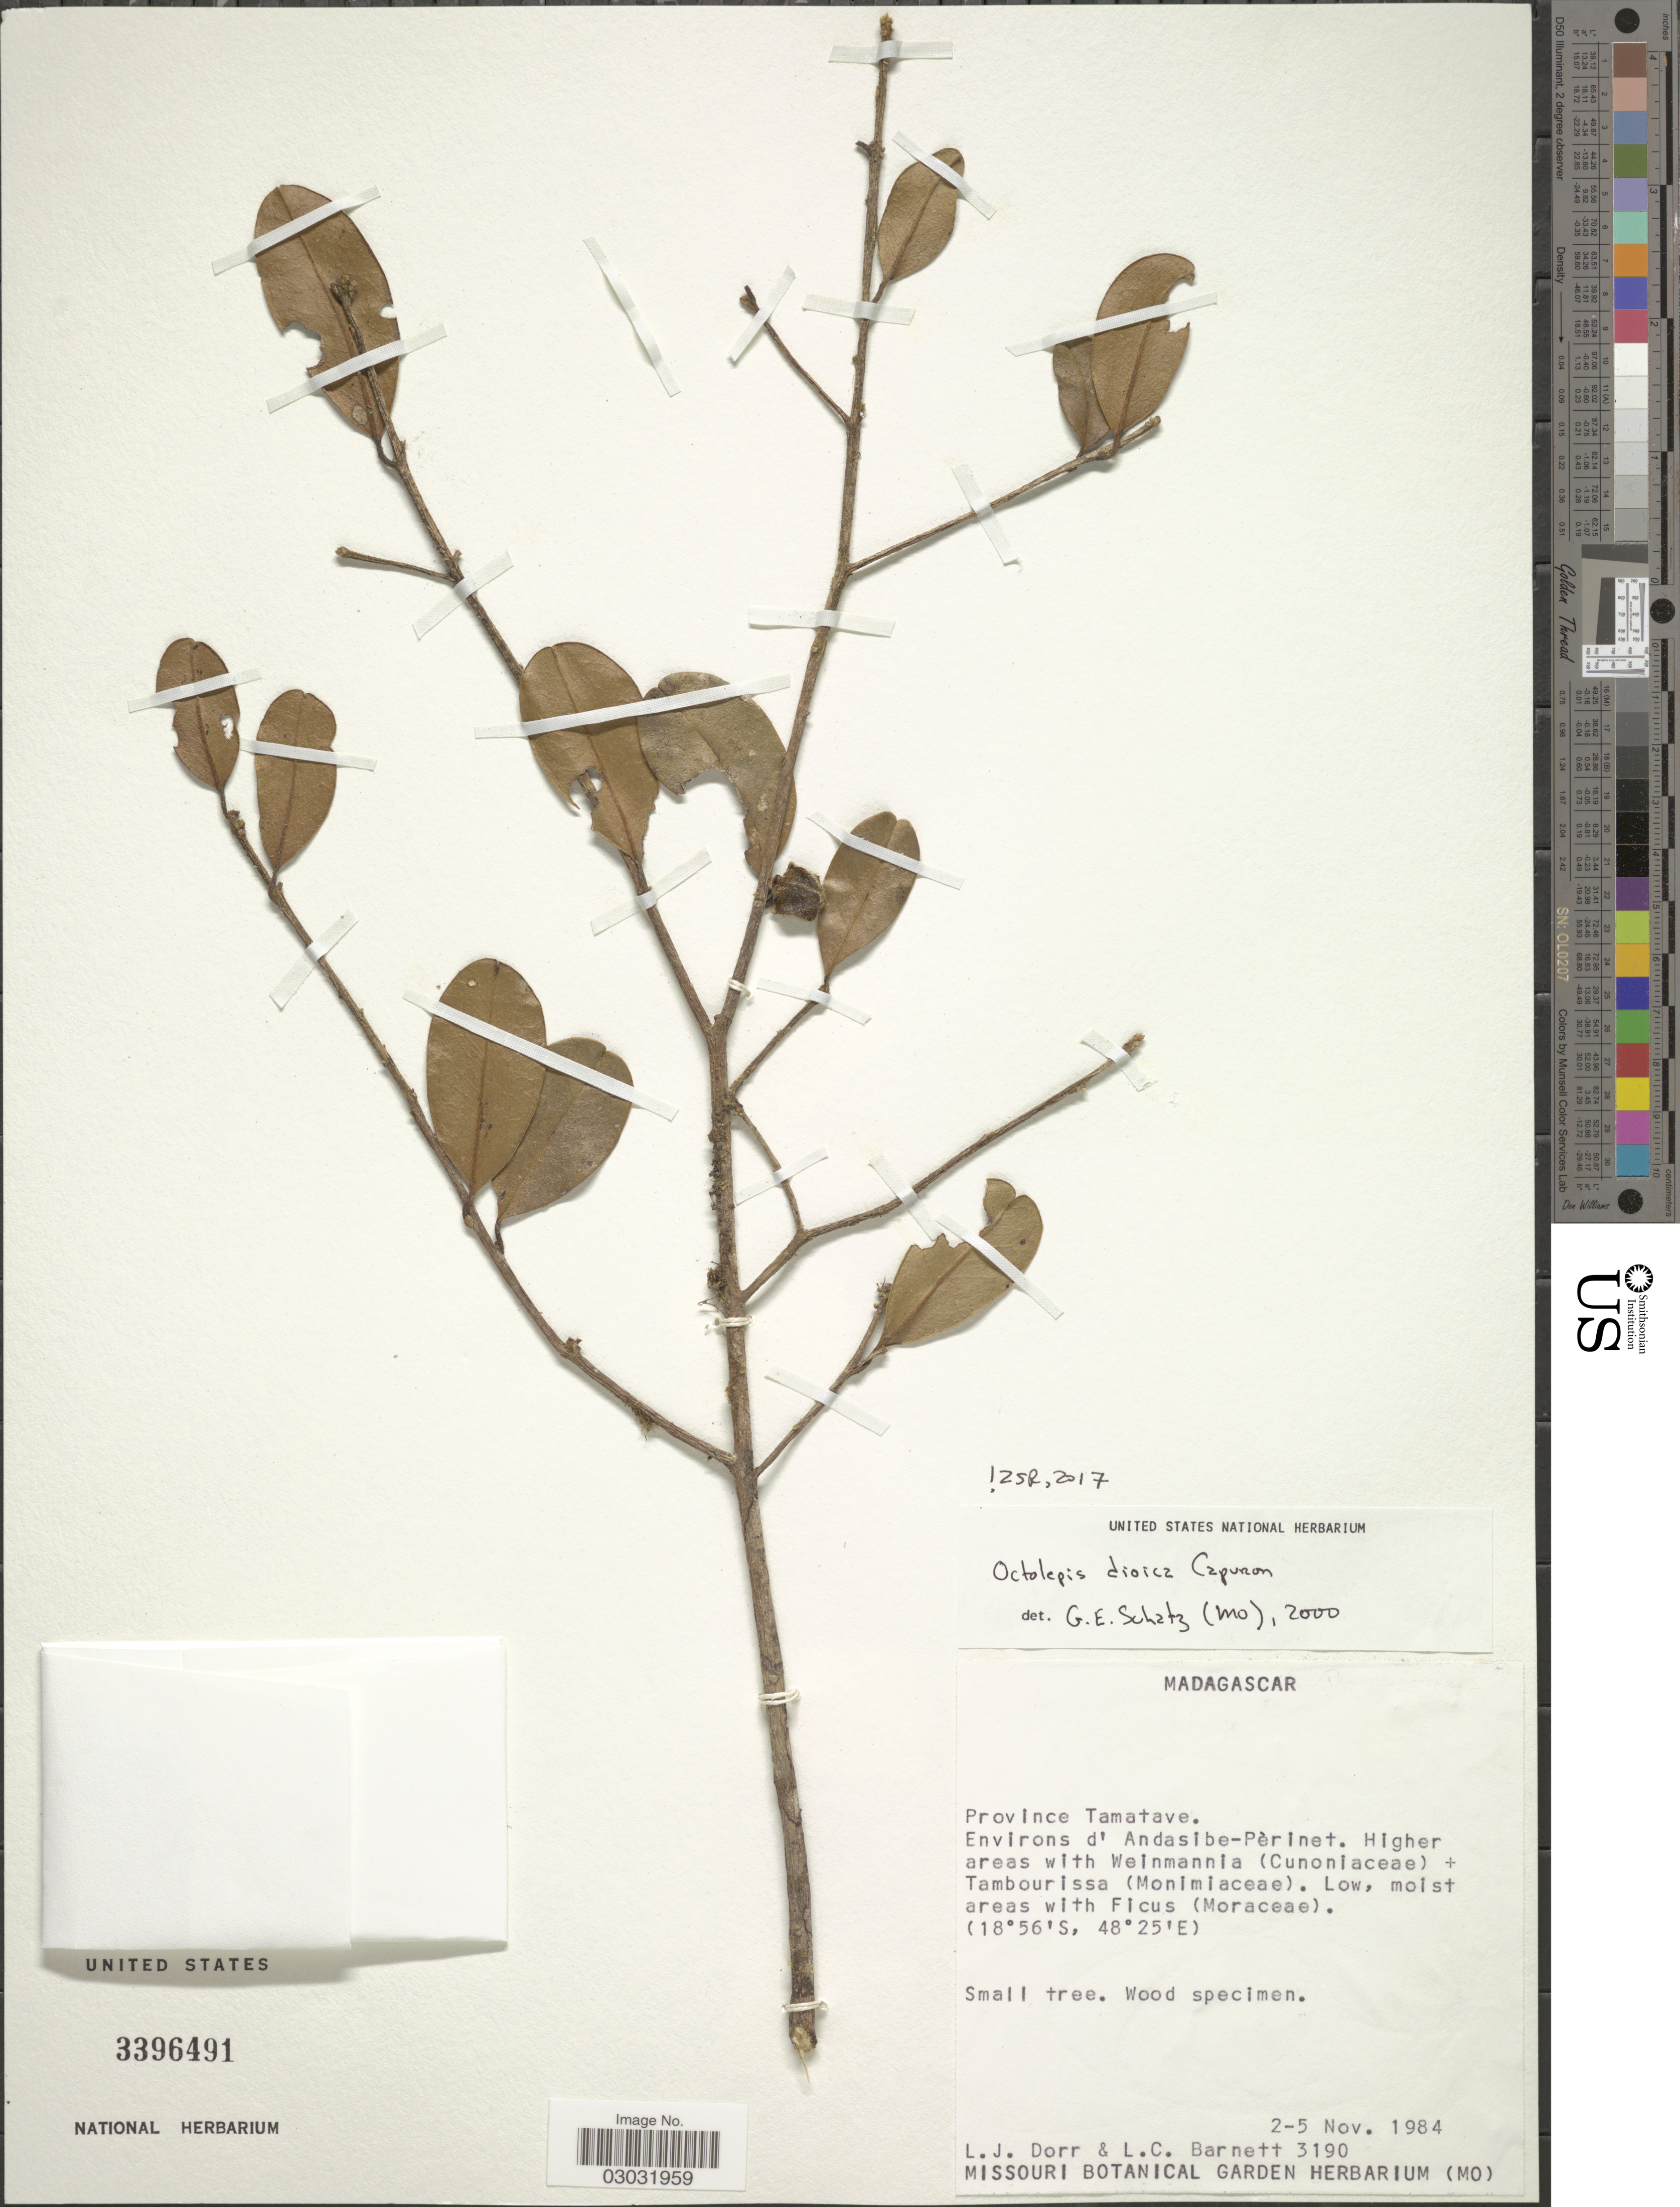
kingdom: Plantae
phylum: Tracheophyta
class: Magnoliopsida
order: Malvales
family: Thymelaeaceae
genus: Octolepis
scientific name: Octolepis dioica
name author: Capuron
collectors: L. J. Dorr & L. C. Barnett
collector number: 3190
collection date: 1984-11-02/1984-11-05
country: Madagascar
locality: Province Tamatave. Environs d'Andasibe-Pèrinet.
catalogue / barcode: US 3396491